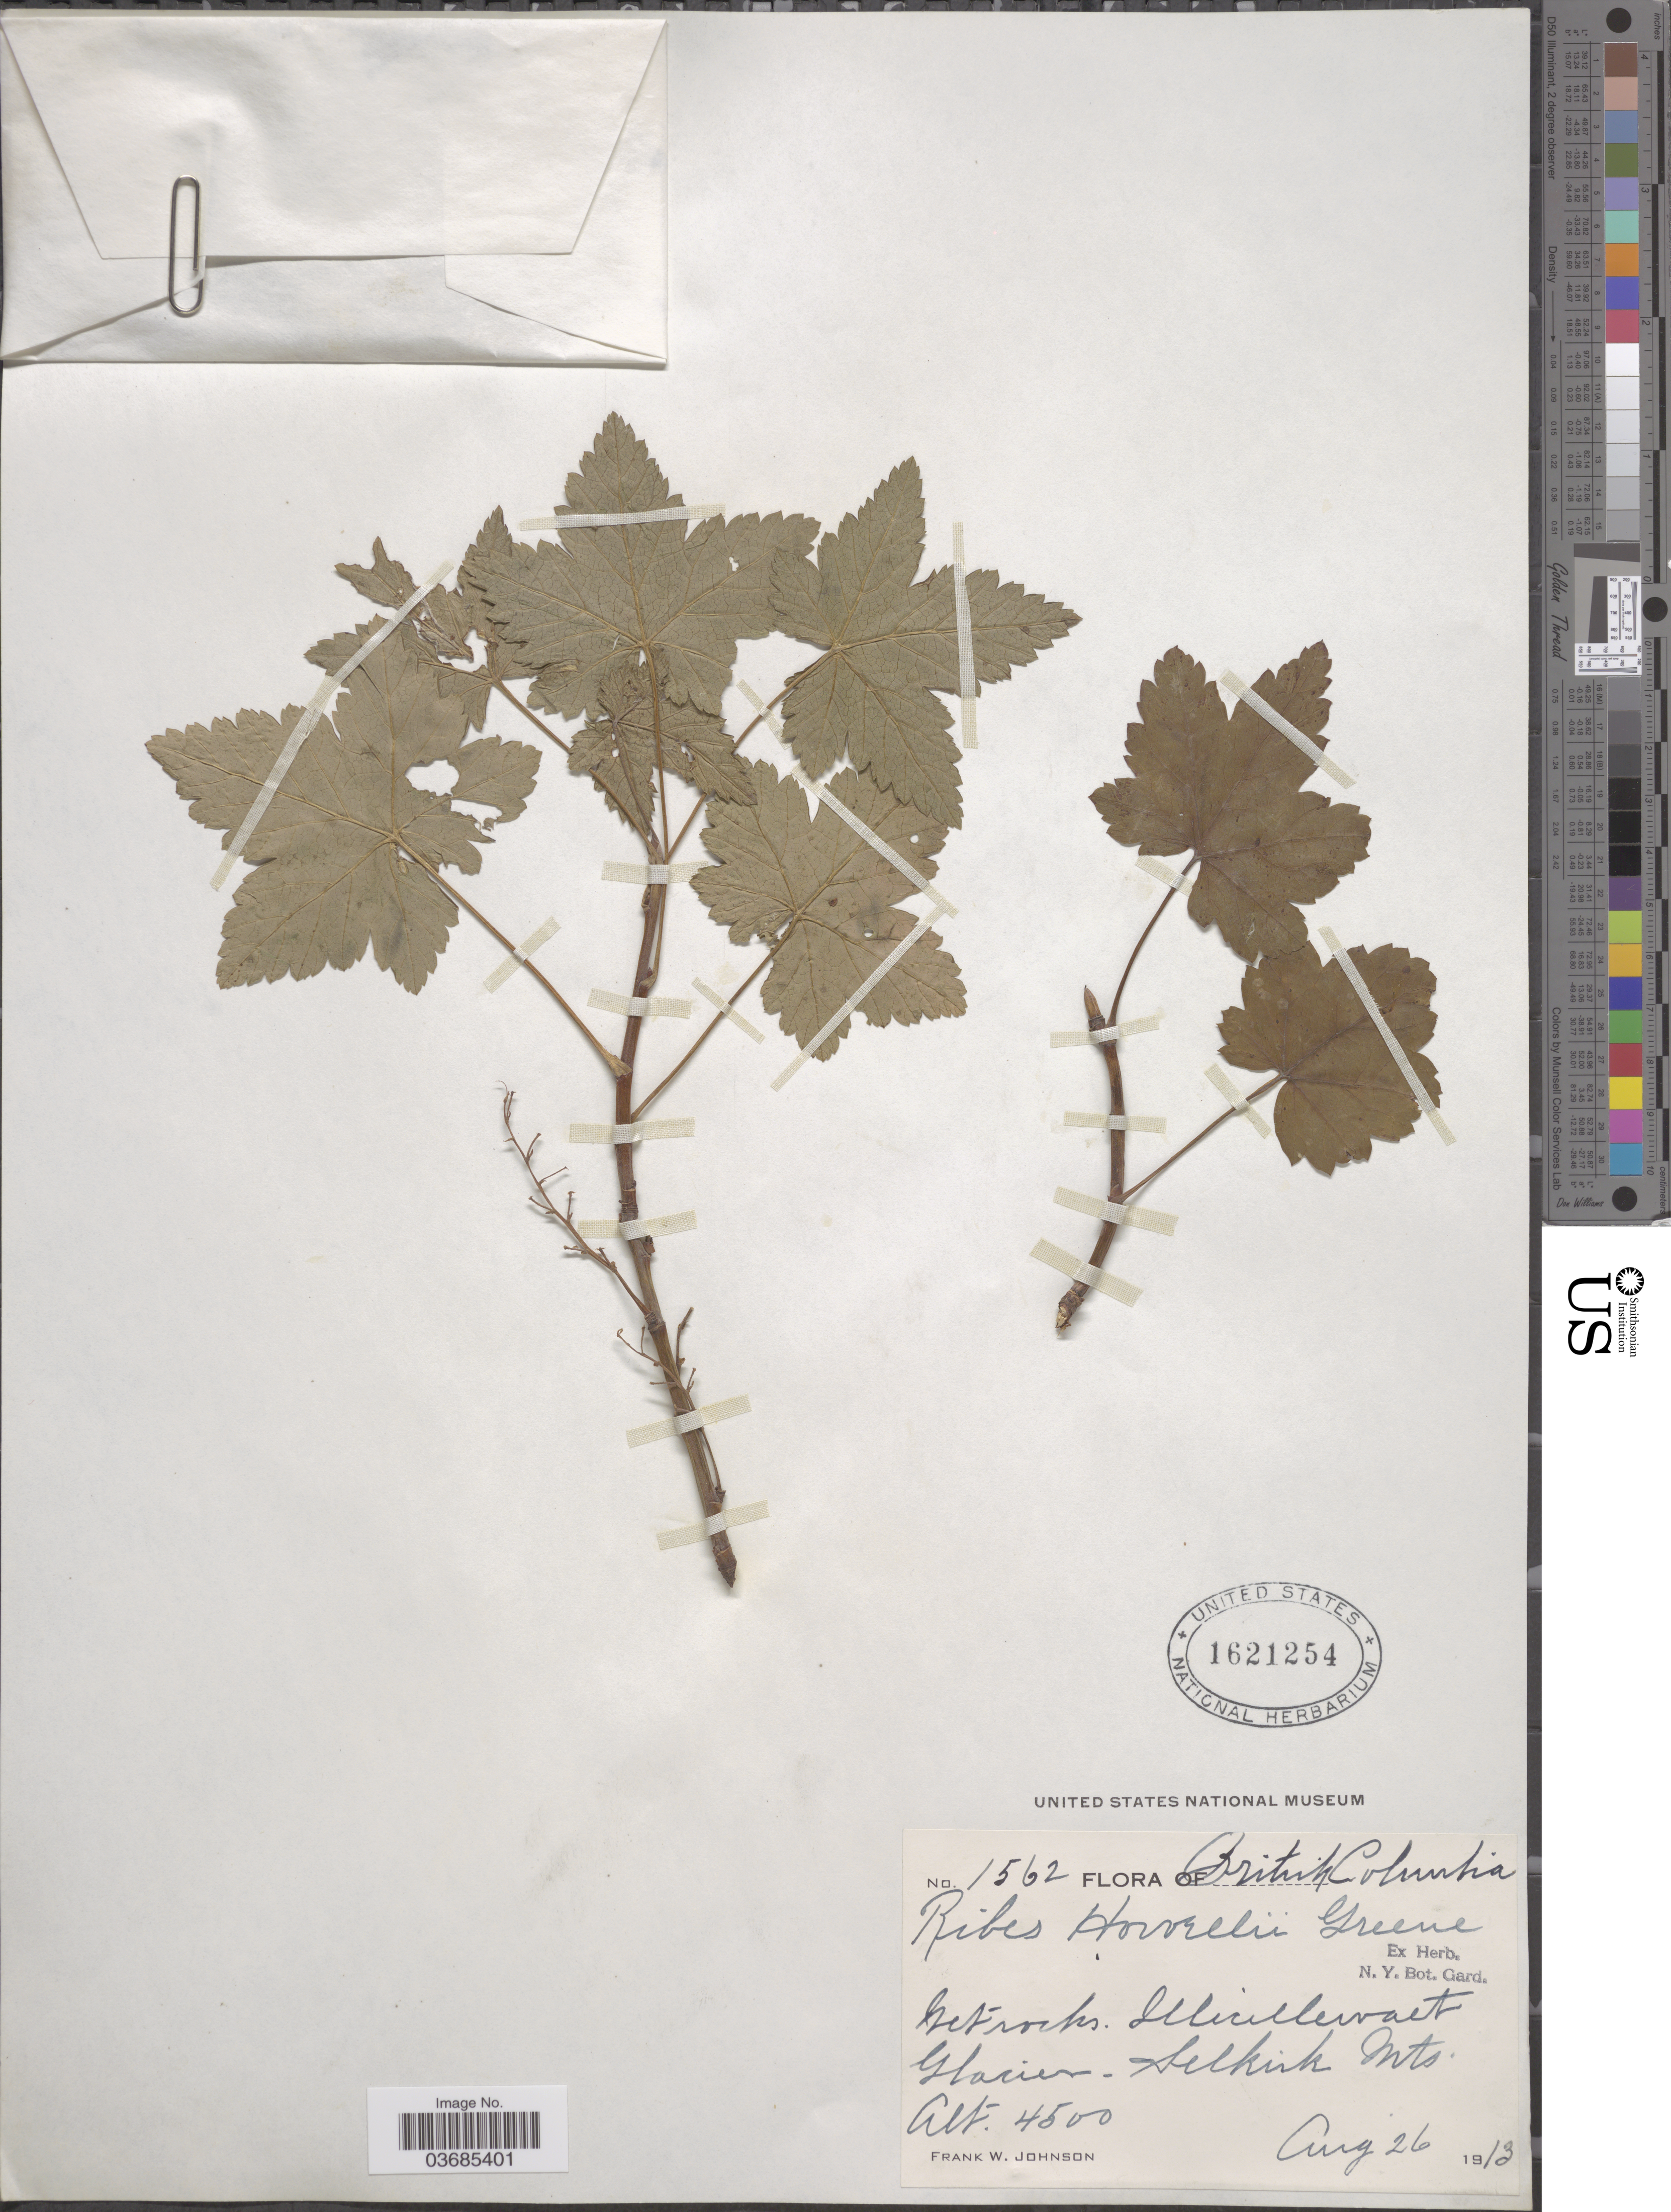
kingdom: Plantae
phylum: Tracheophyta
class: Magnoliopsida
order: Saxifragales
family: Grossulariaceae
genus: Ribes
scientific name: Ribes acerifolium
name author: Howell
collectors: F. W. Johnson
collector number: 1562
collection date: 1913-08-26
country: Canada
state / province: British Columbia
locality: Wet rocks. Illecillewaet Glacier. Selkirk Mts.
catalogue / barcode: US 1621254